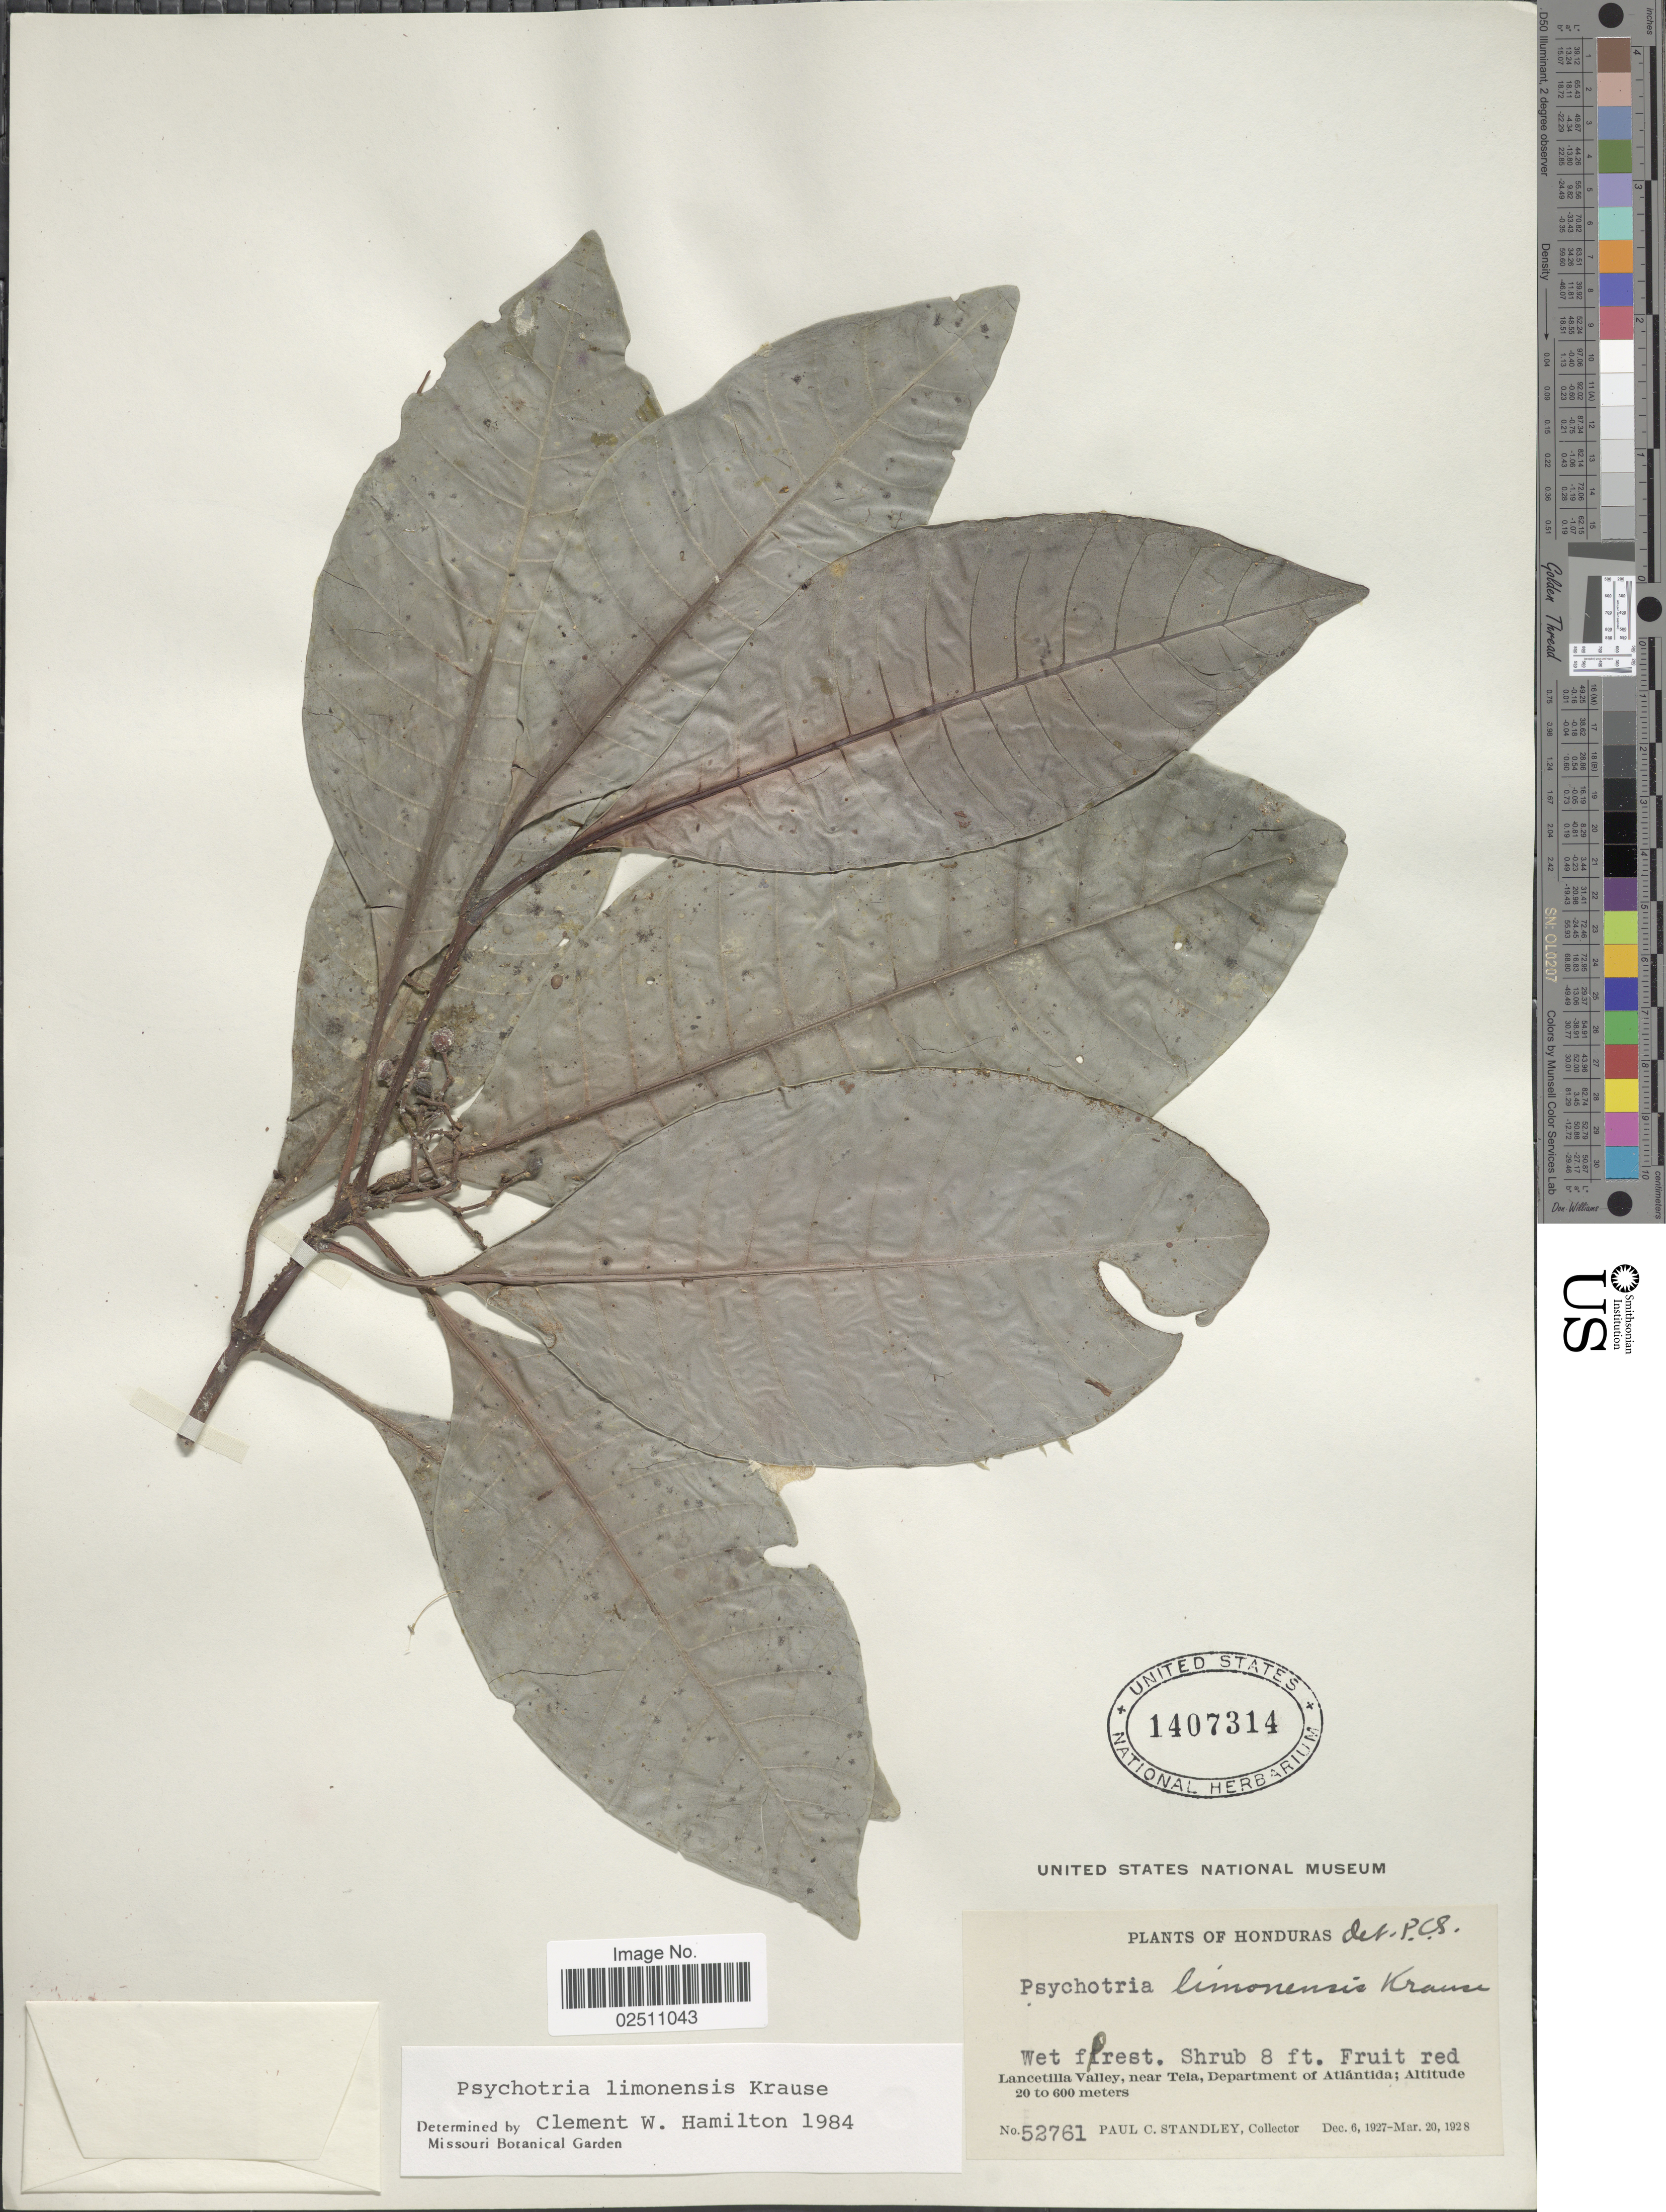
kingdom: Plantae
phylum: Tracheophyta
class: Magnoliopsida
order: Gentianales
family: Rubiaceae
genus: Psychotria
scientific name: Psychotria limonensis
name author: K. Krause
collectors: P. C. Standley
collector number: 52761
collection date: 1927-12-06/1928-03-20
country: Honduras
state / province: Atlántida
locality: Lancetilla Valley, near Tela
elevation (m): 20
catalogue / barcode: US 1407314